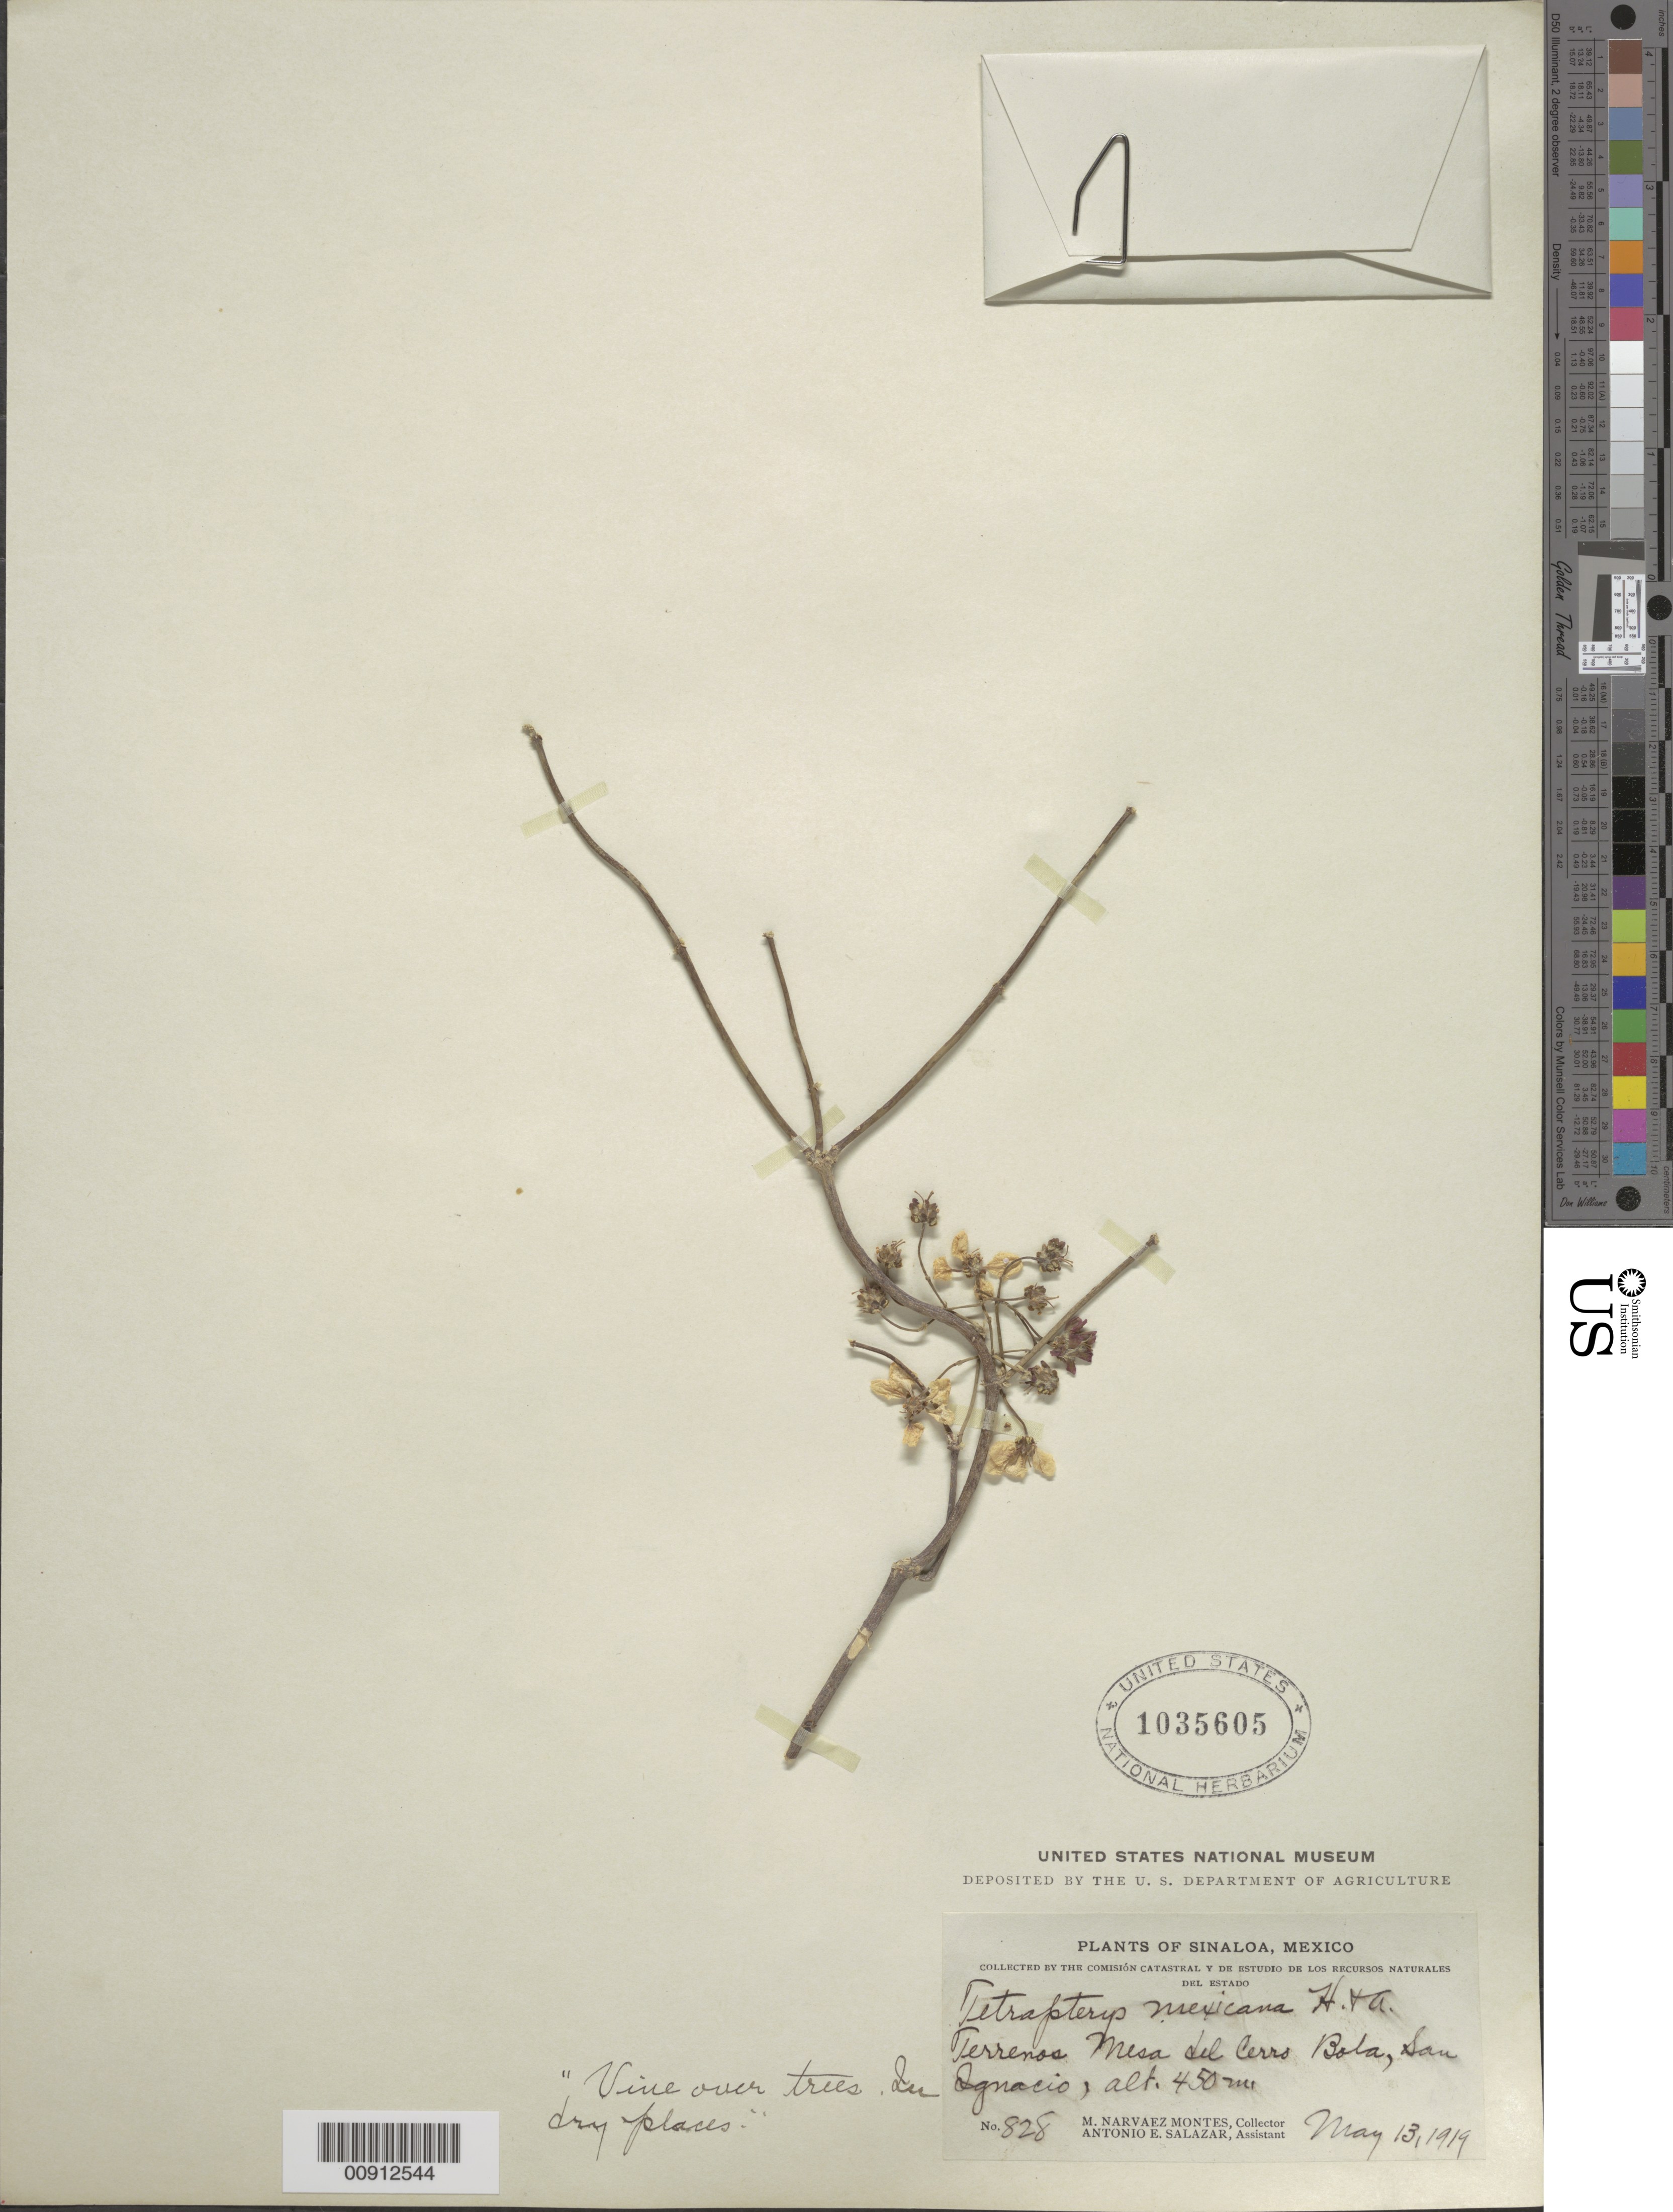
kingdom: Plantae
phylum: Tracheophyta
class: Magnoliopsida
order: Malpighiales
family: Malpighiaceae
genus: Tetrapterys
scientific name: Tetrapterys mexicana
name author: Hook. & Arn.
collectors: M. Narvaez-Montes & A. E. Salazar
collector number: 828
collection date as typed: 13 May 1919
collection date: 1919-05-13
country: Mexico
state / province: Sinaloa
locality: Terrenos Mesa del Cerro Bola, San Ignacio, Sinaloa.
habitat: Vine over trees. In dry places.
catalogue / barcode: US 1035605